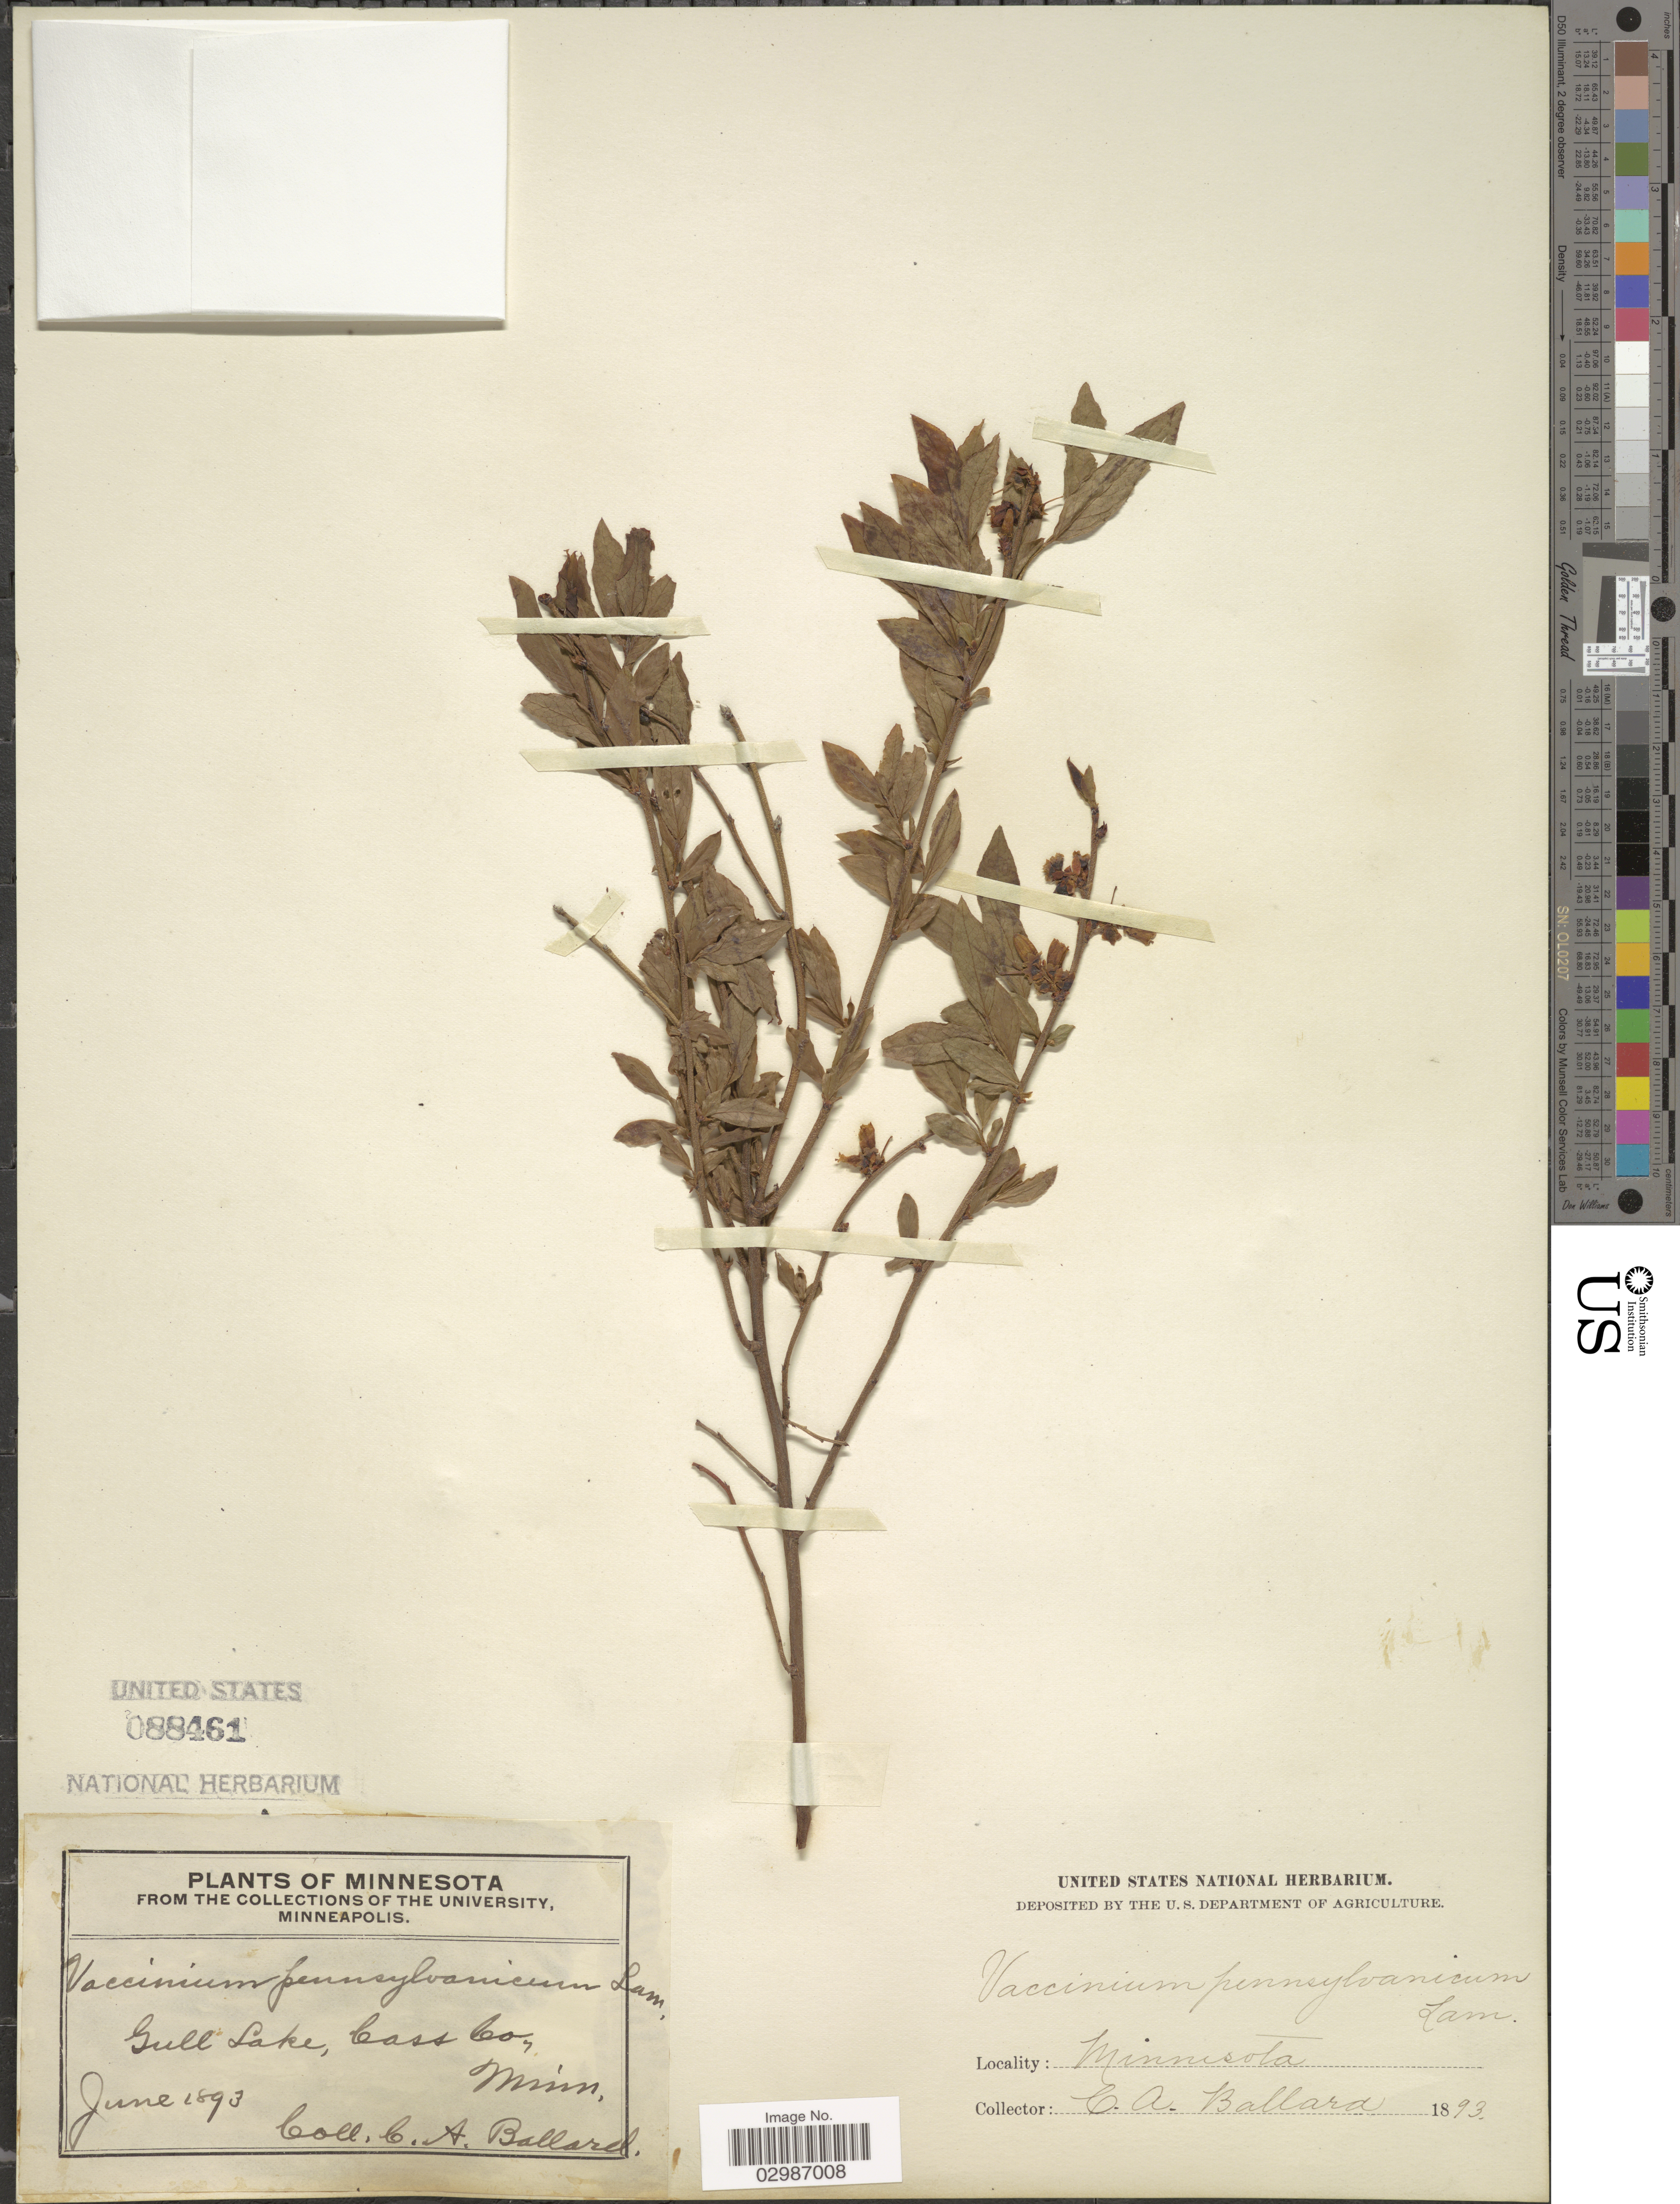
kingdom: Plantae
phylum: Tracheophyta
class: Magnoliopsida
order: Ericales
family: Ericaceae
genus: Vaccinium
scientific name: Vaccinium angustifolium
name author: Aiton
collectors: C. A. Ballard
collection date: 1893-06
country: United States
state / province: Minnesota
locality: Gull Lake, Cass Co.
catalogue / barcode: US 88461